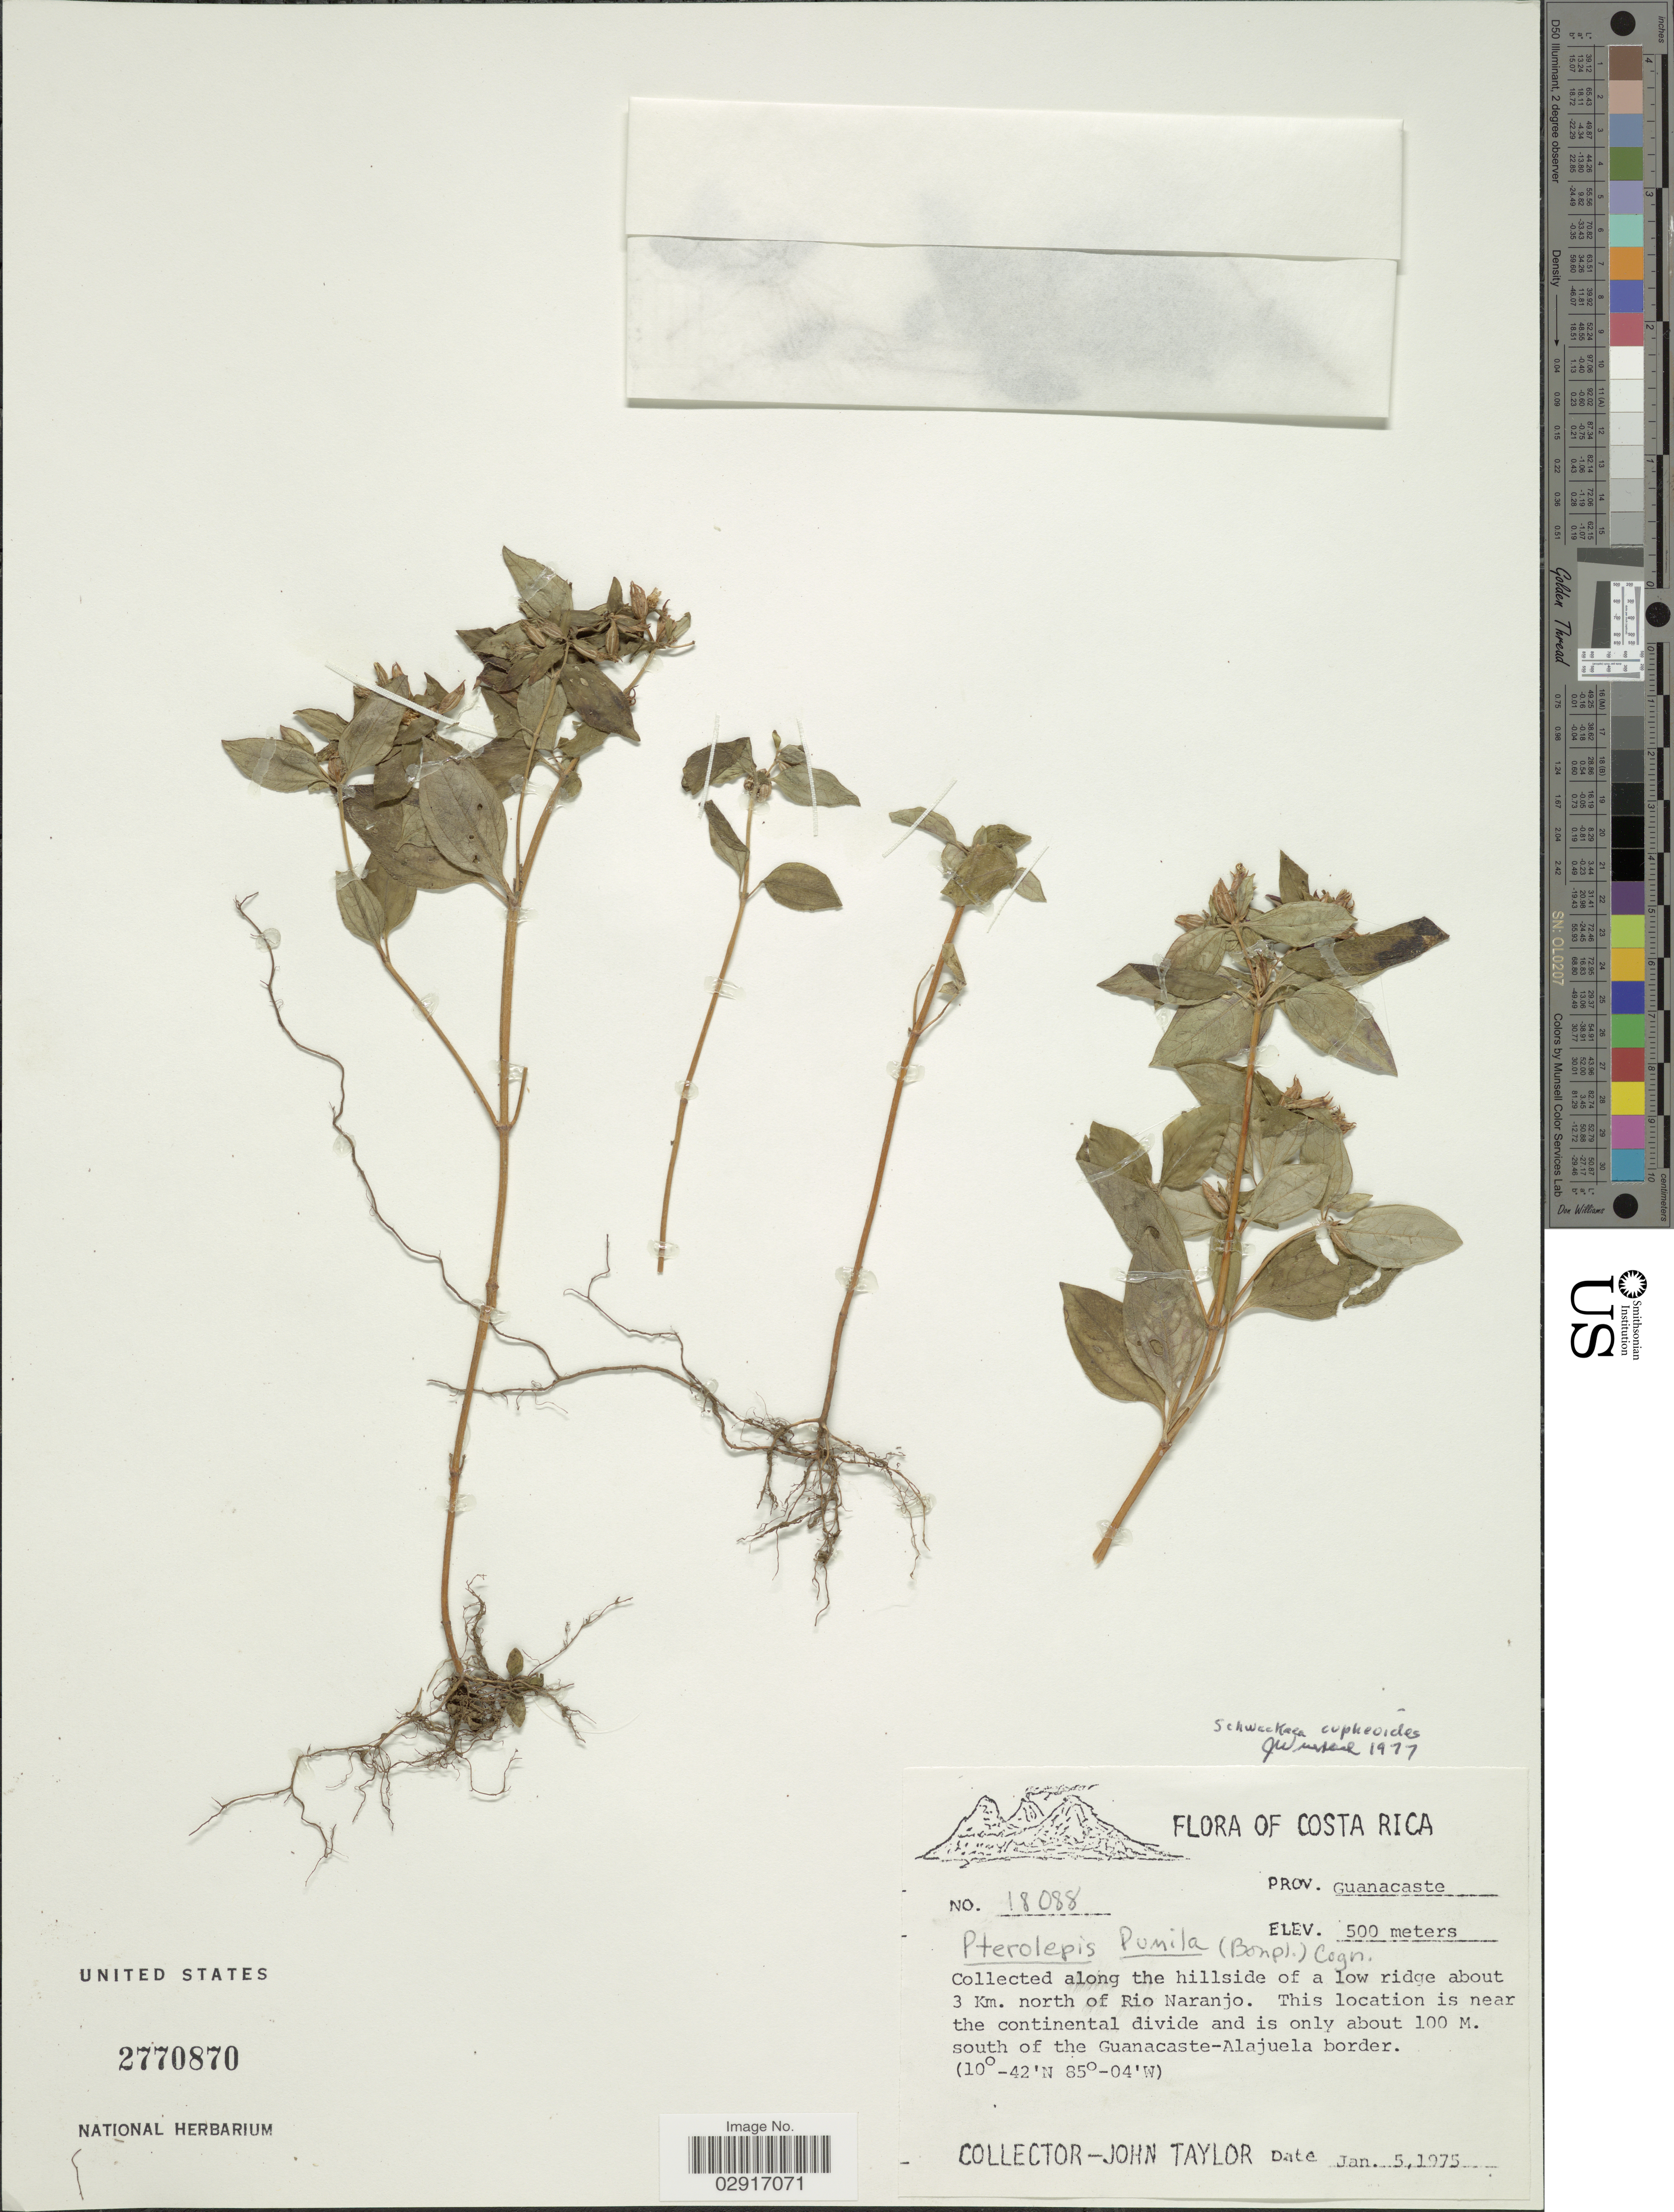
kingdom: Plantae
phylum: Tracheophyta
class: Magnoliopsida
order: Myrtales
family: Melastomataceae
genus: Schwackaea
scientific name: Schwackaea cupheoides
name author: (Benth.) Cogn.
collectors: J. Taylor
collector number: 18088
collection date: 1975-01-05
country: Costa Rica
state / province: Guanacaste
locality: Along the hillside of a low ridge about 3 Km. north of Rio Naranjo. Near the continental divide and is only about 100 M. south of the Guanacaste-Alajuela border.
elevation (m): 500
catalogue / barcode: US 2770870